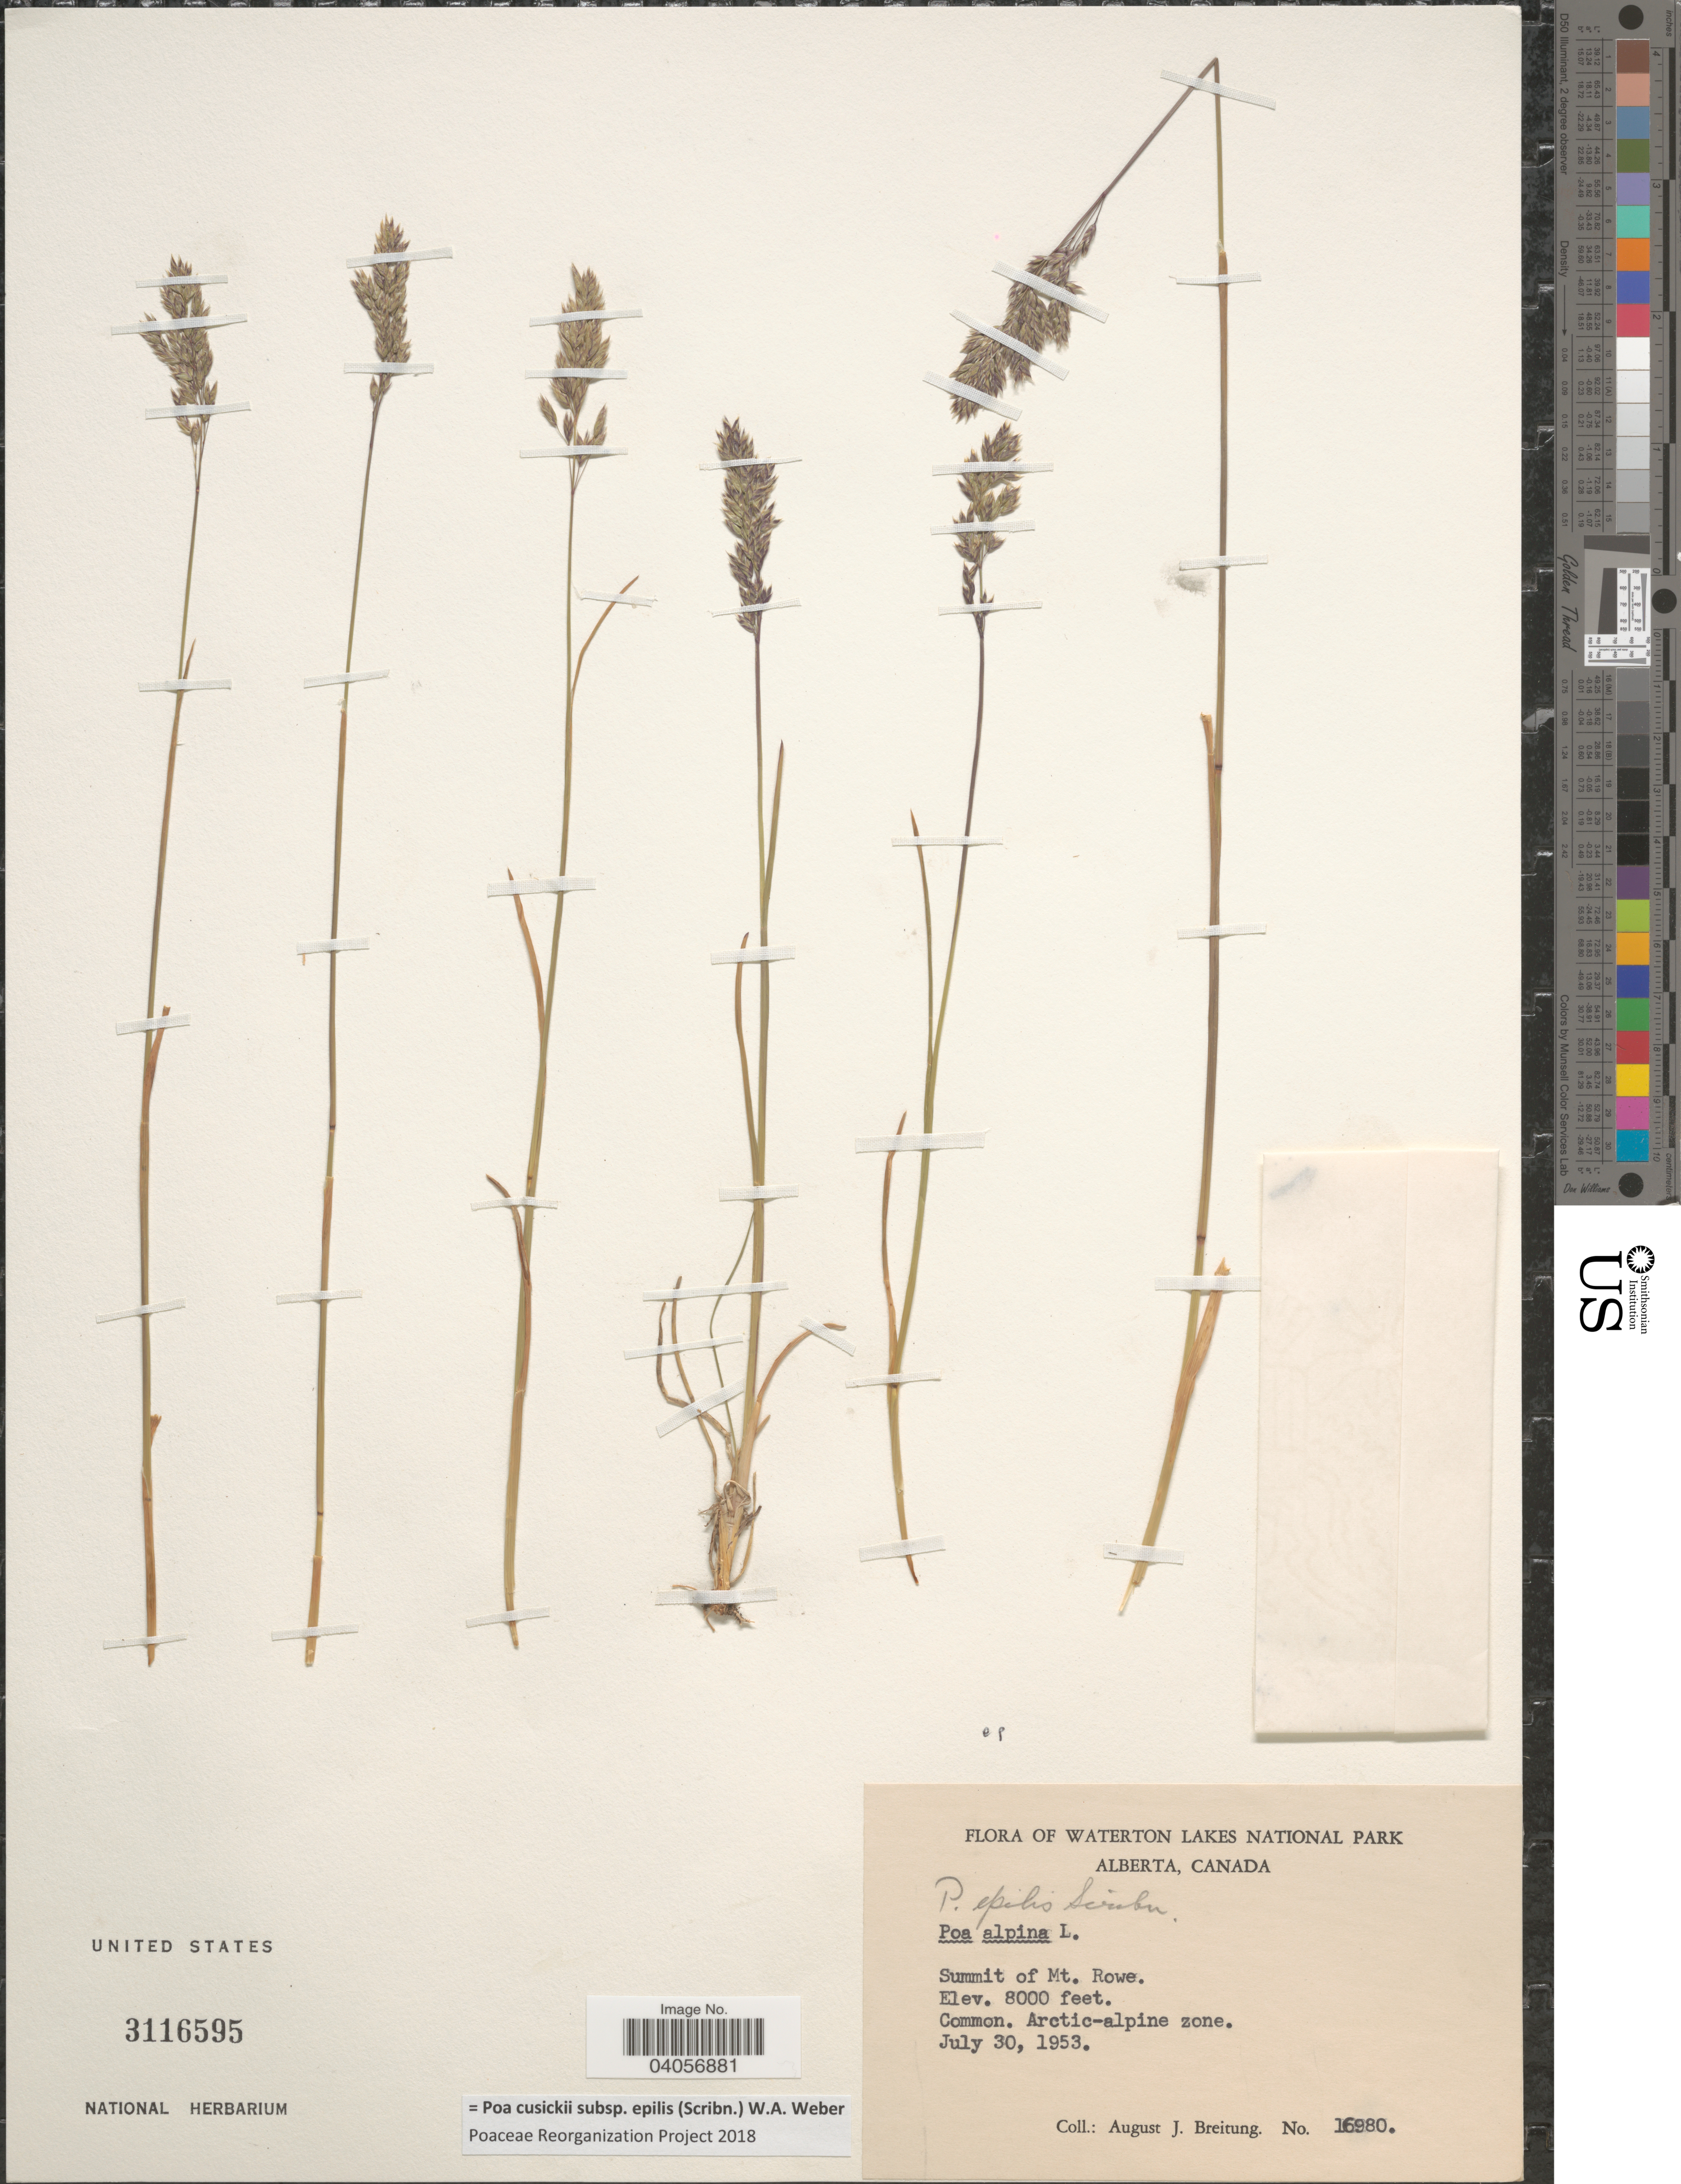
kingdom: Plantae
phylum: Tracheophyta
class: Liliopsida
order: Poales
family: Poaceae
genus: Poa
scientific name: Poa cusickii subsp. epilis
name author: (Scribn.) W.A. Weber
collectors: A. Breitung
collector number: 16980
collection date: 1953-07-30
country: Canada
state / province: Alberta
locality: Waterton Lakes National Park. Summit of Mt. Rowe. Arctic-alpine zone.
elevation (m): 2438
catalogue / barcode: US 3116595